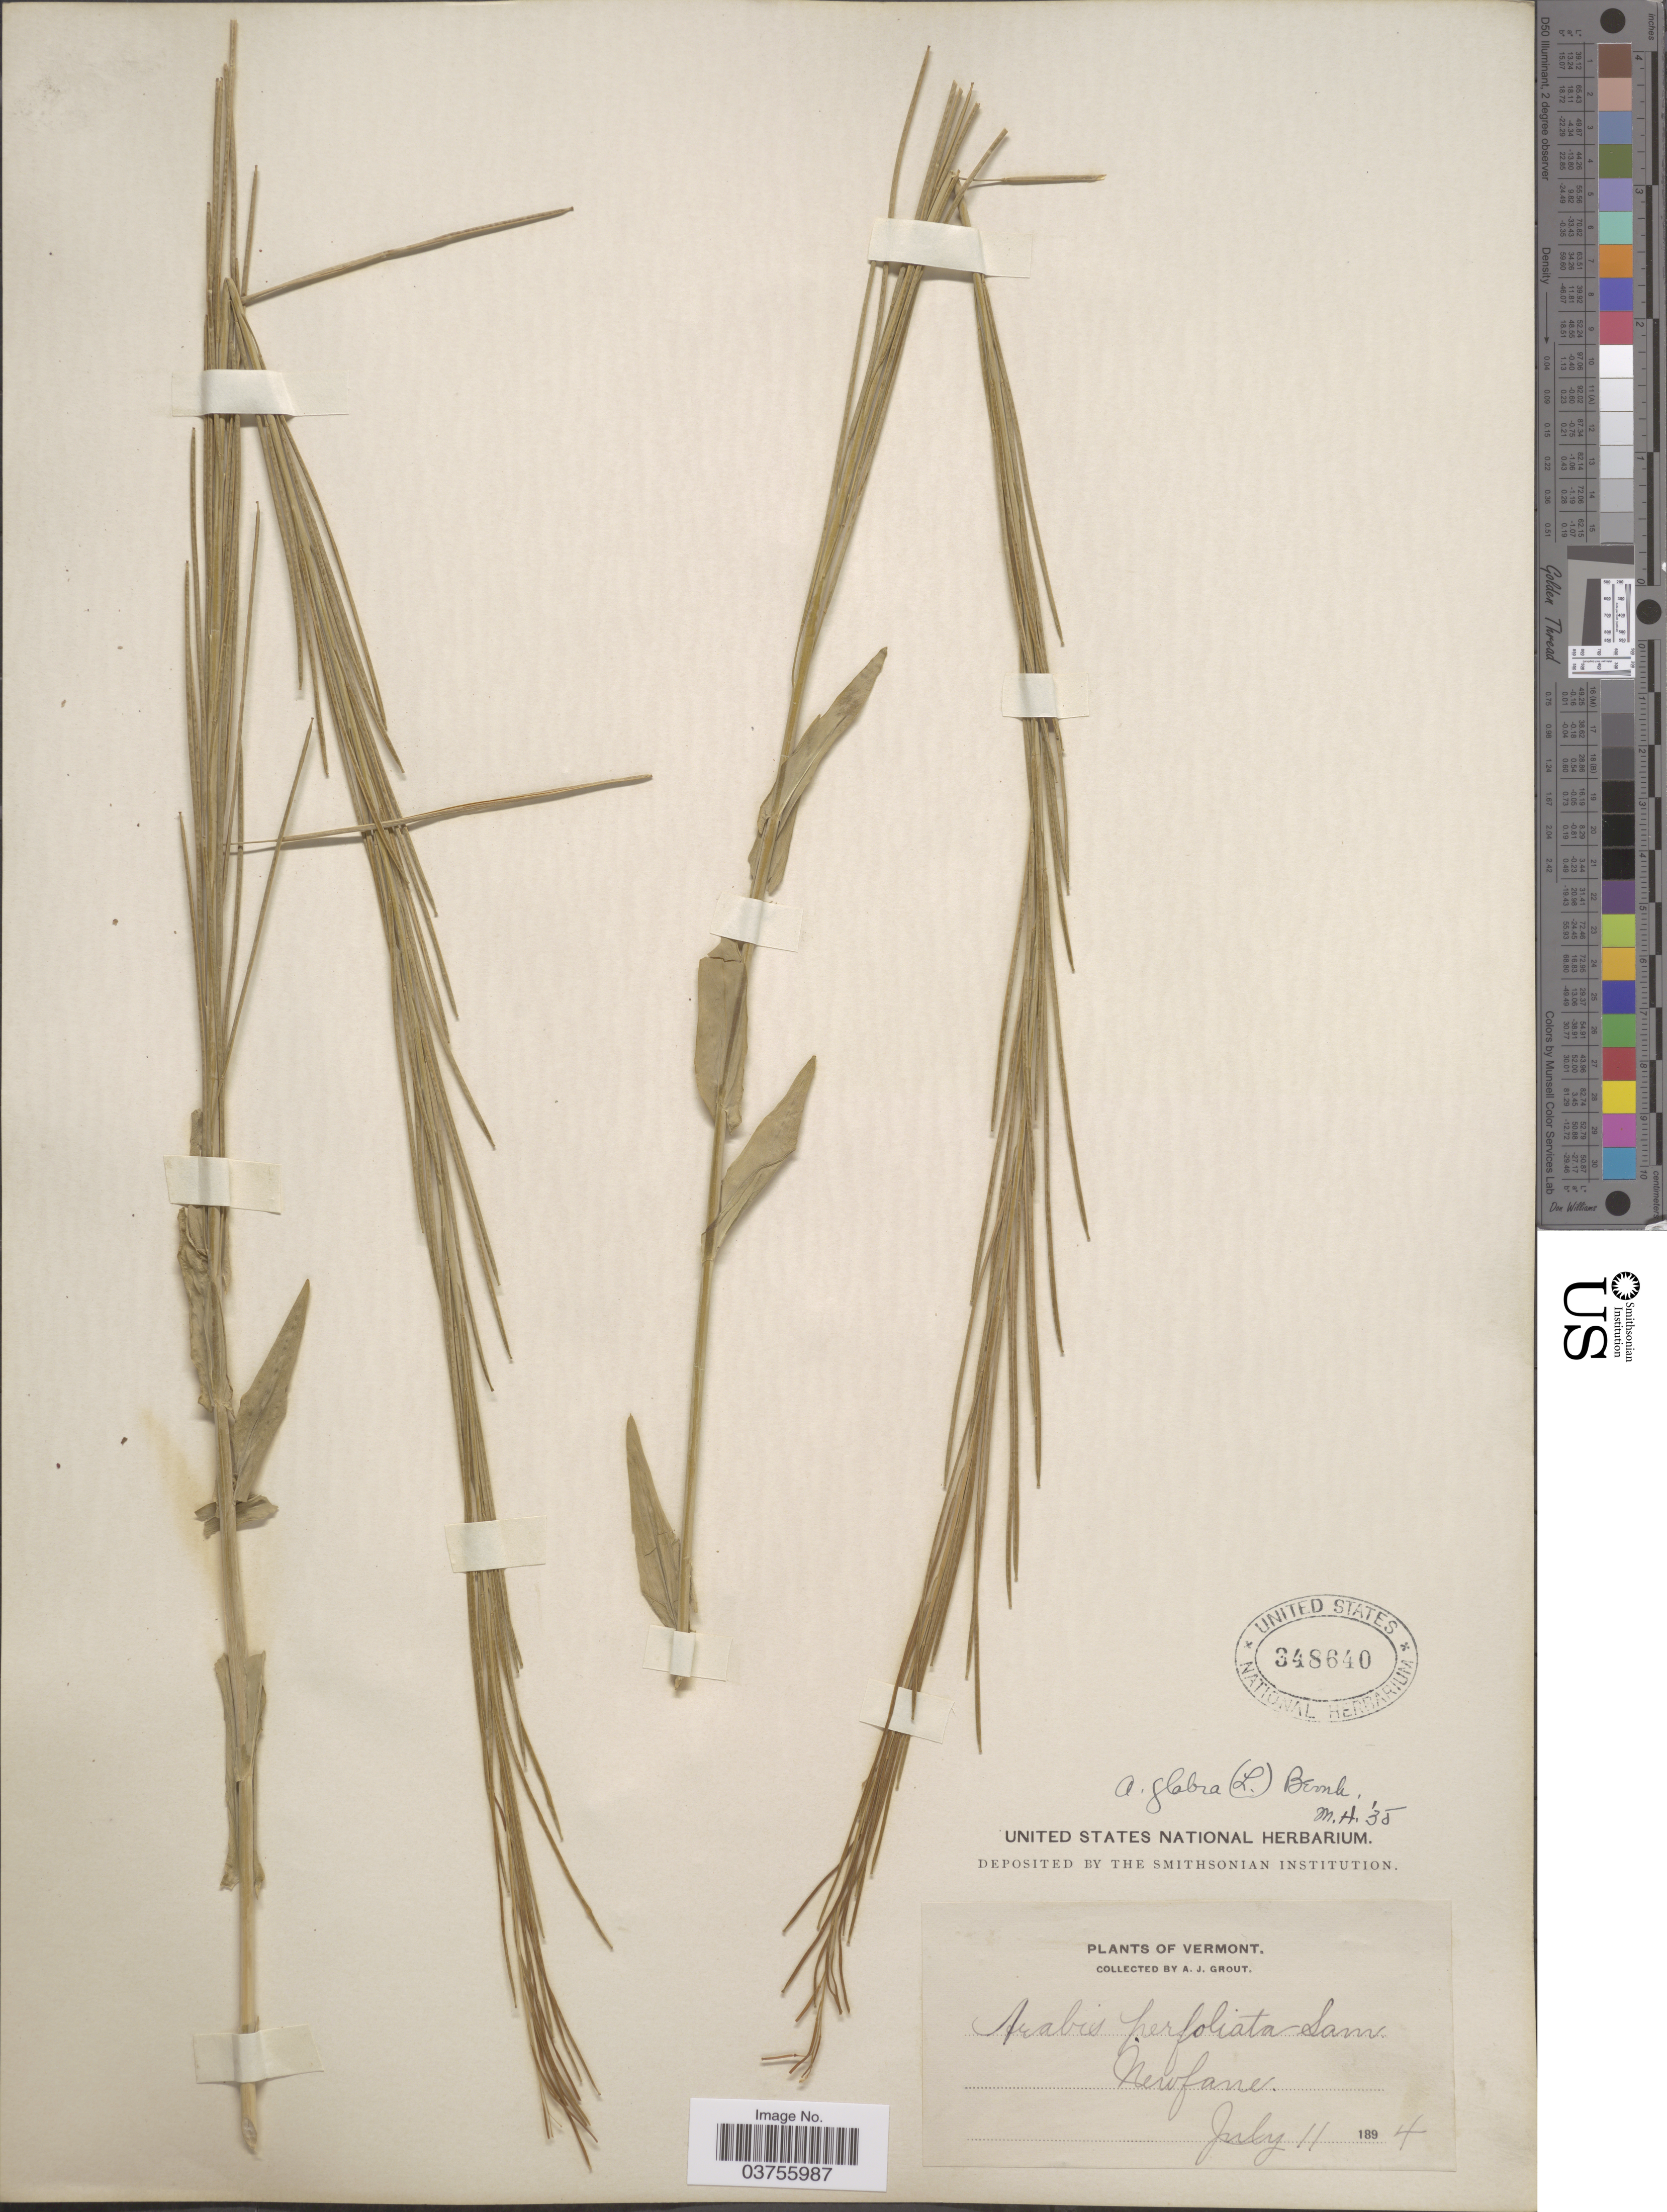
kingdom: Plantae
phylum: Tracheophyta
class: Magnoliopsida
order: Brassicales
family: Brassicaceae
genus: Turritis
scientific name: Turritis glabra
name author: L.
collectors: A. J. Grout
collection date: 1894-07-11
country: United States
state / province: Vermont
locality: Newfane.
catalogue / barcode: US 348640